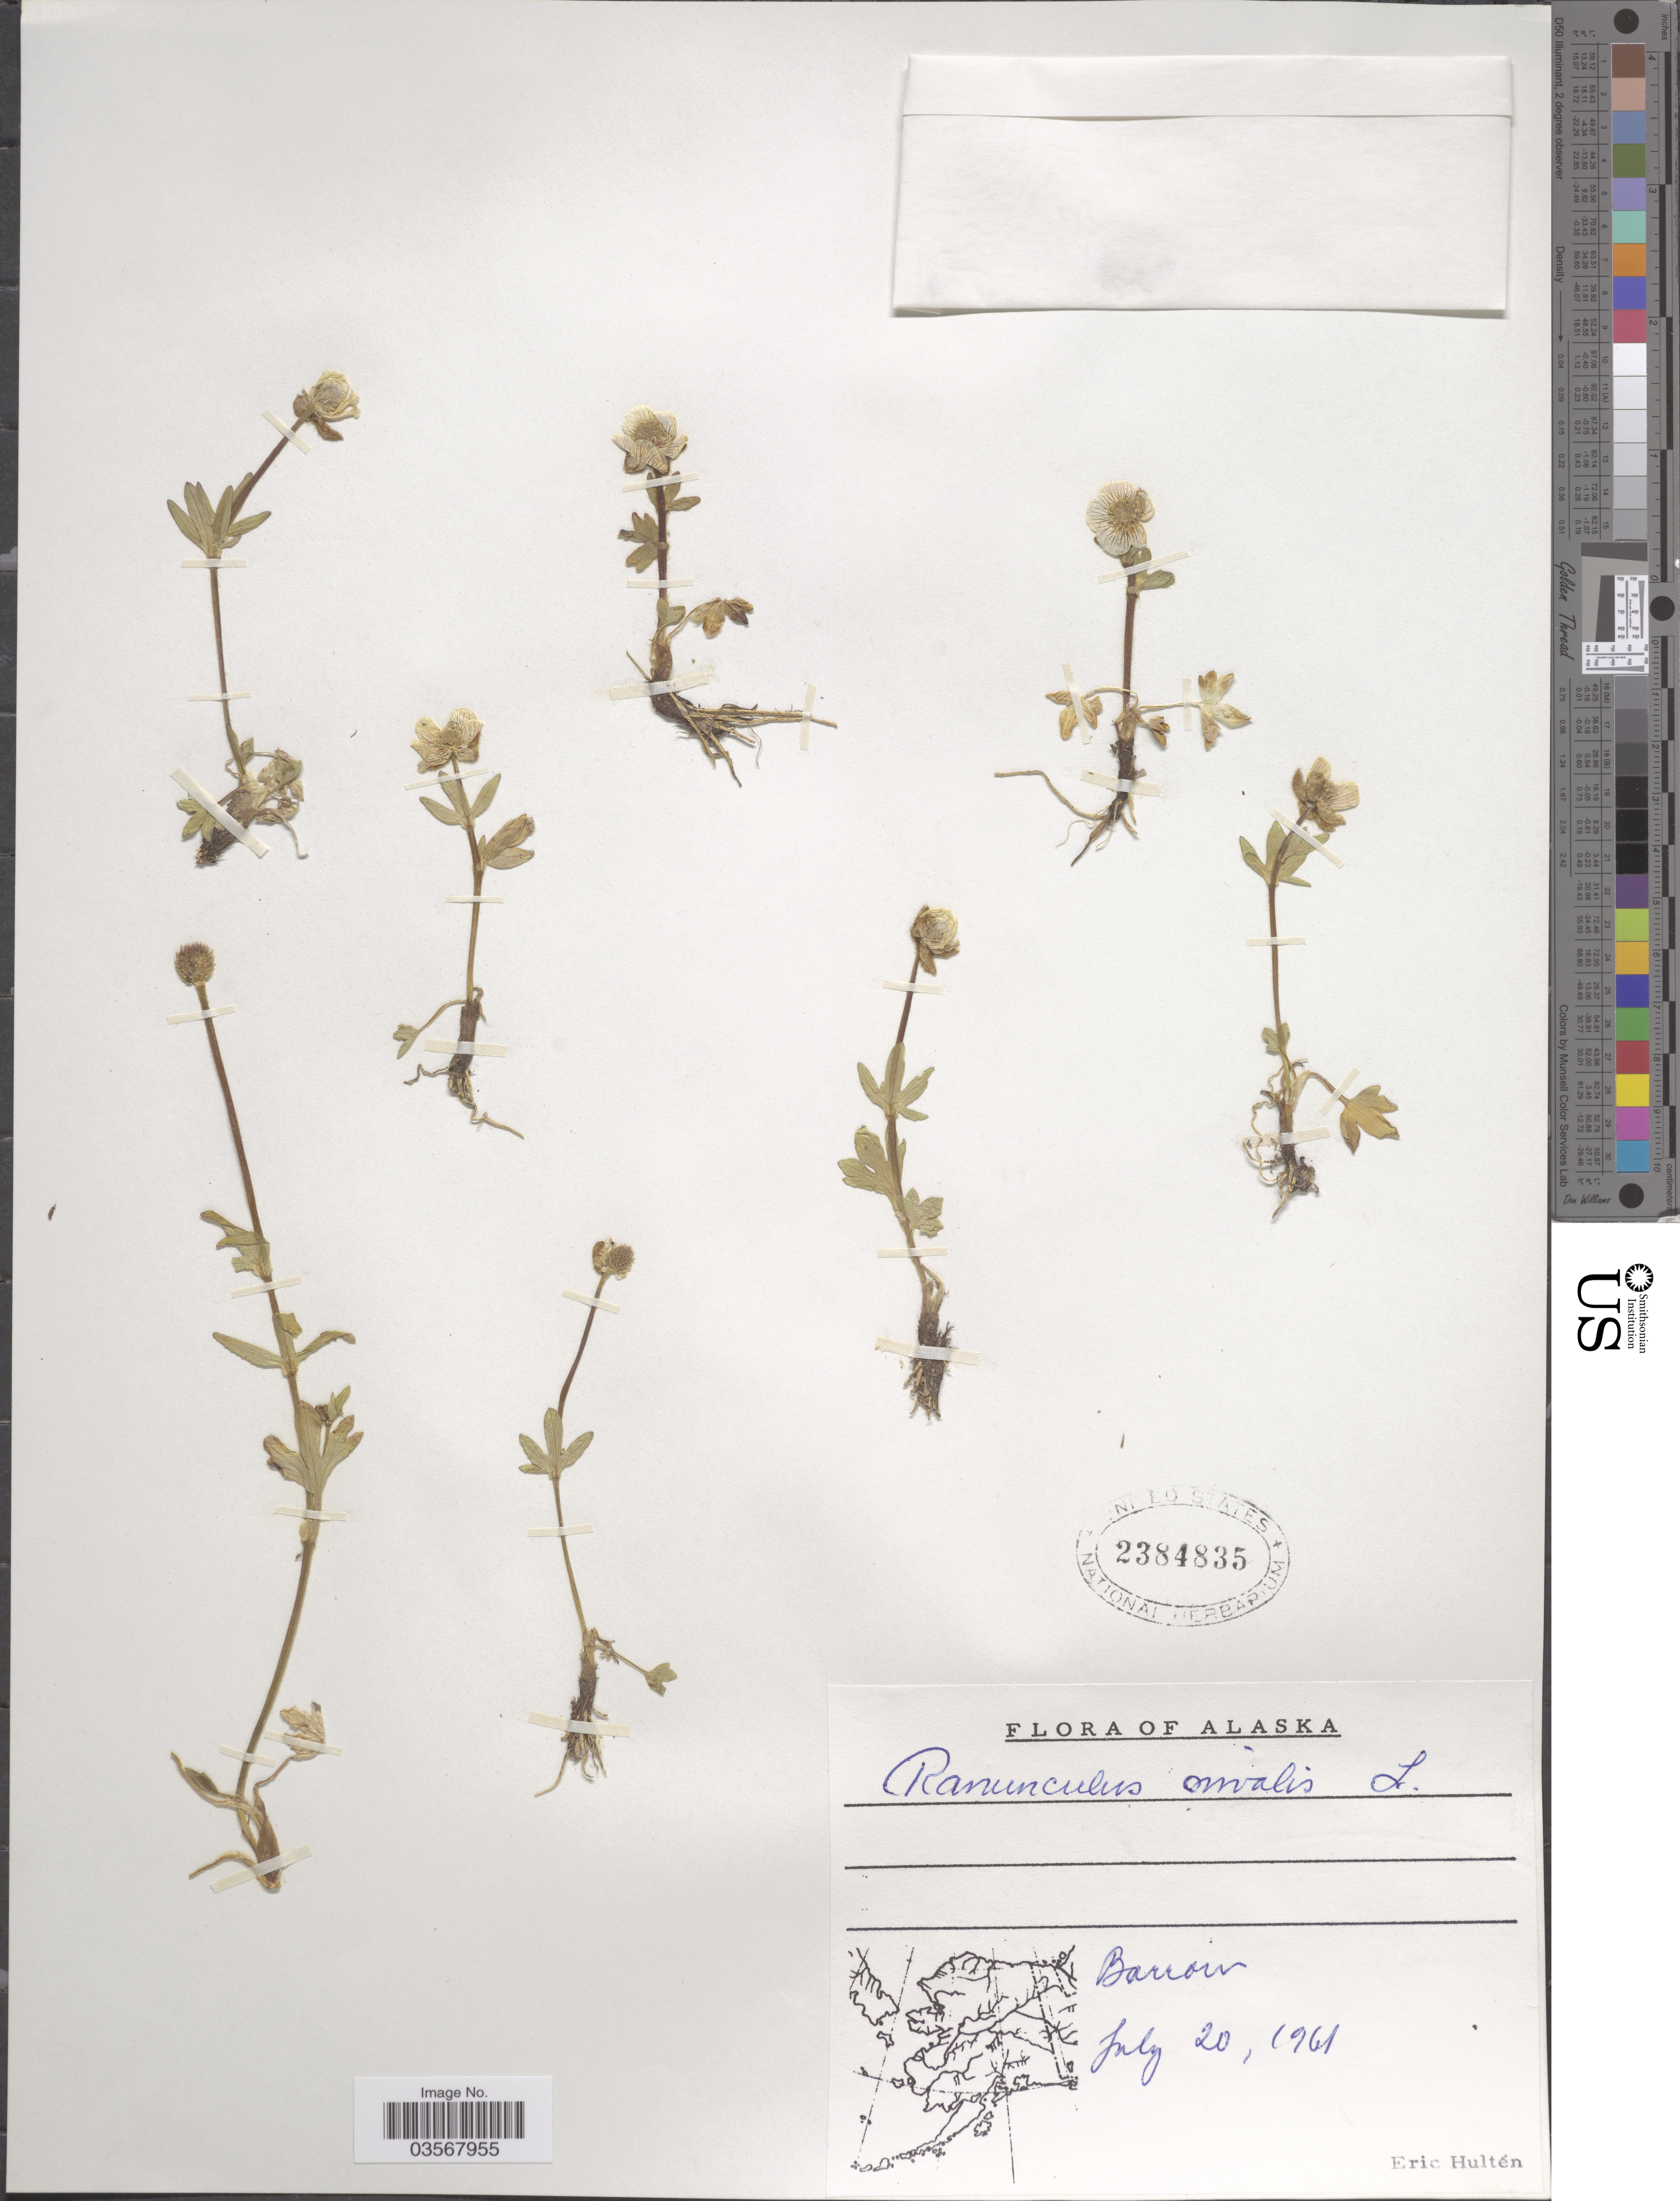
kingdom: Plantae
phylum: Tracheophyta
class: Magnoliopsida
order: Ranunculales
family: Ranunculaceae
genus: Ranunculus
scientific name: Ranunculus nivalis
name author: L.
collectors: E. G. Hultén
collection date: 1961-07-20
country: United States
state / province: Alaska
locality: Barrow.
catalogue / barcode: US 2384835